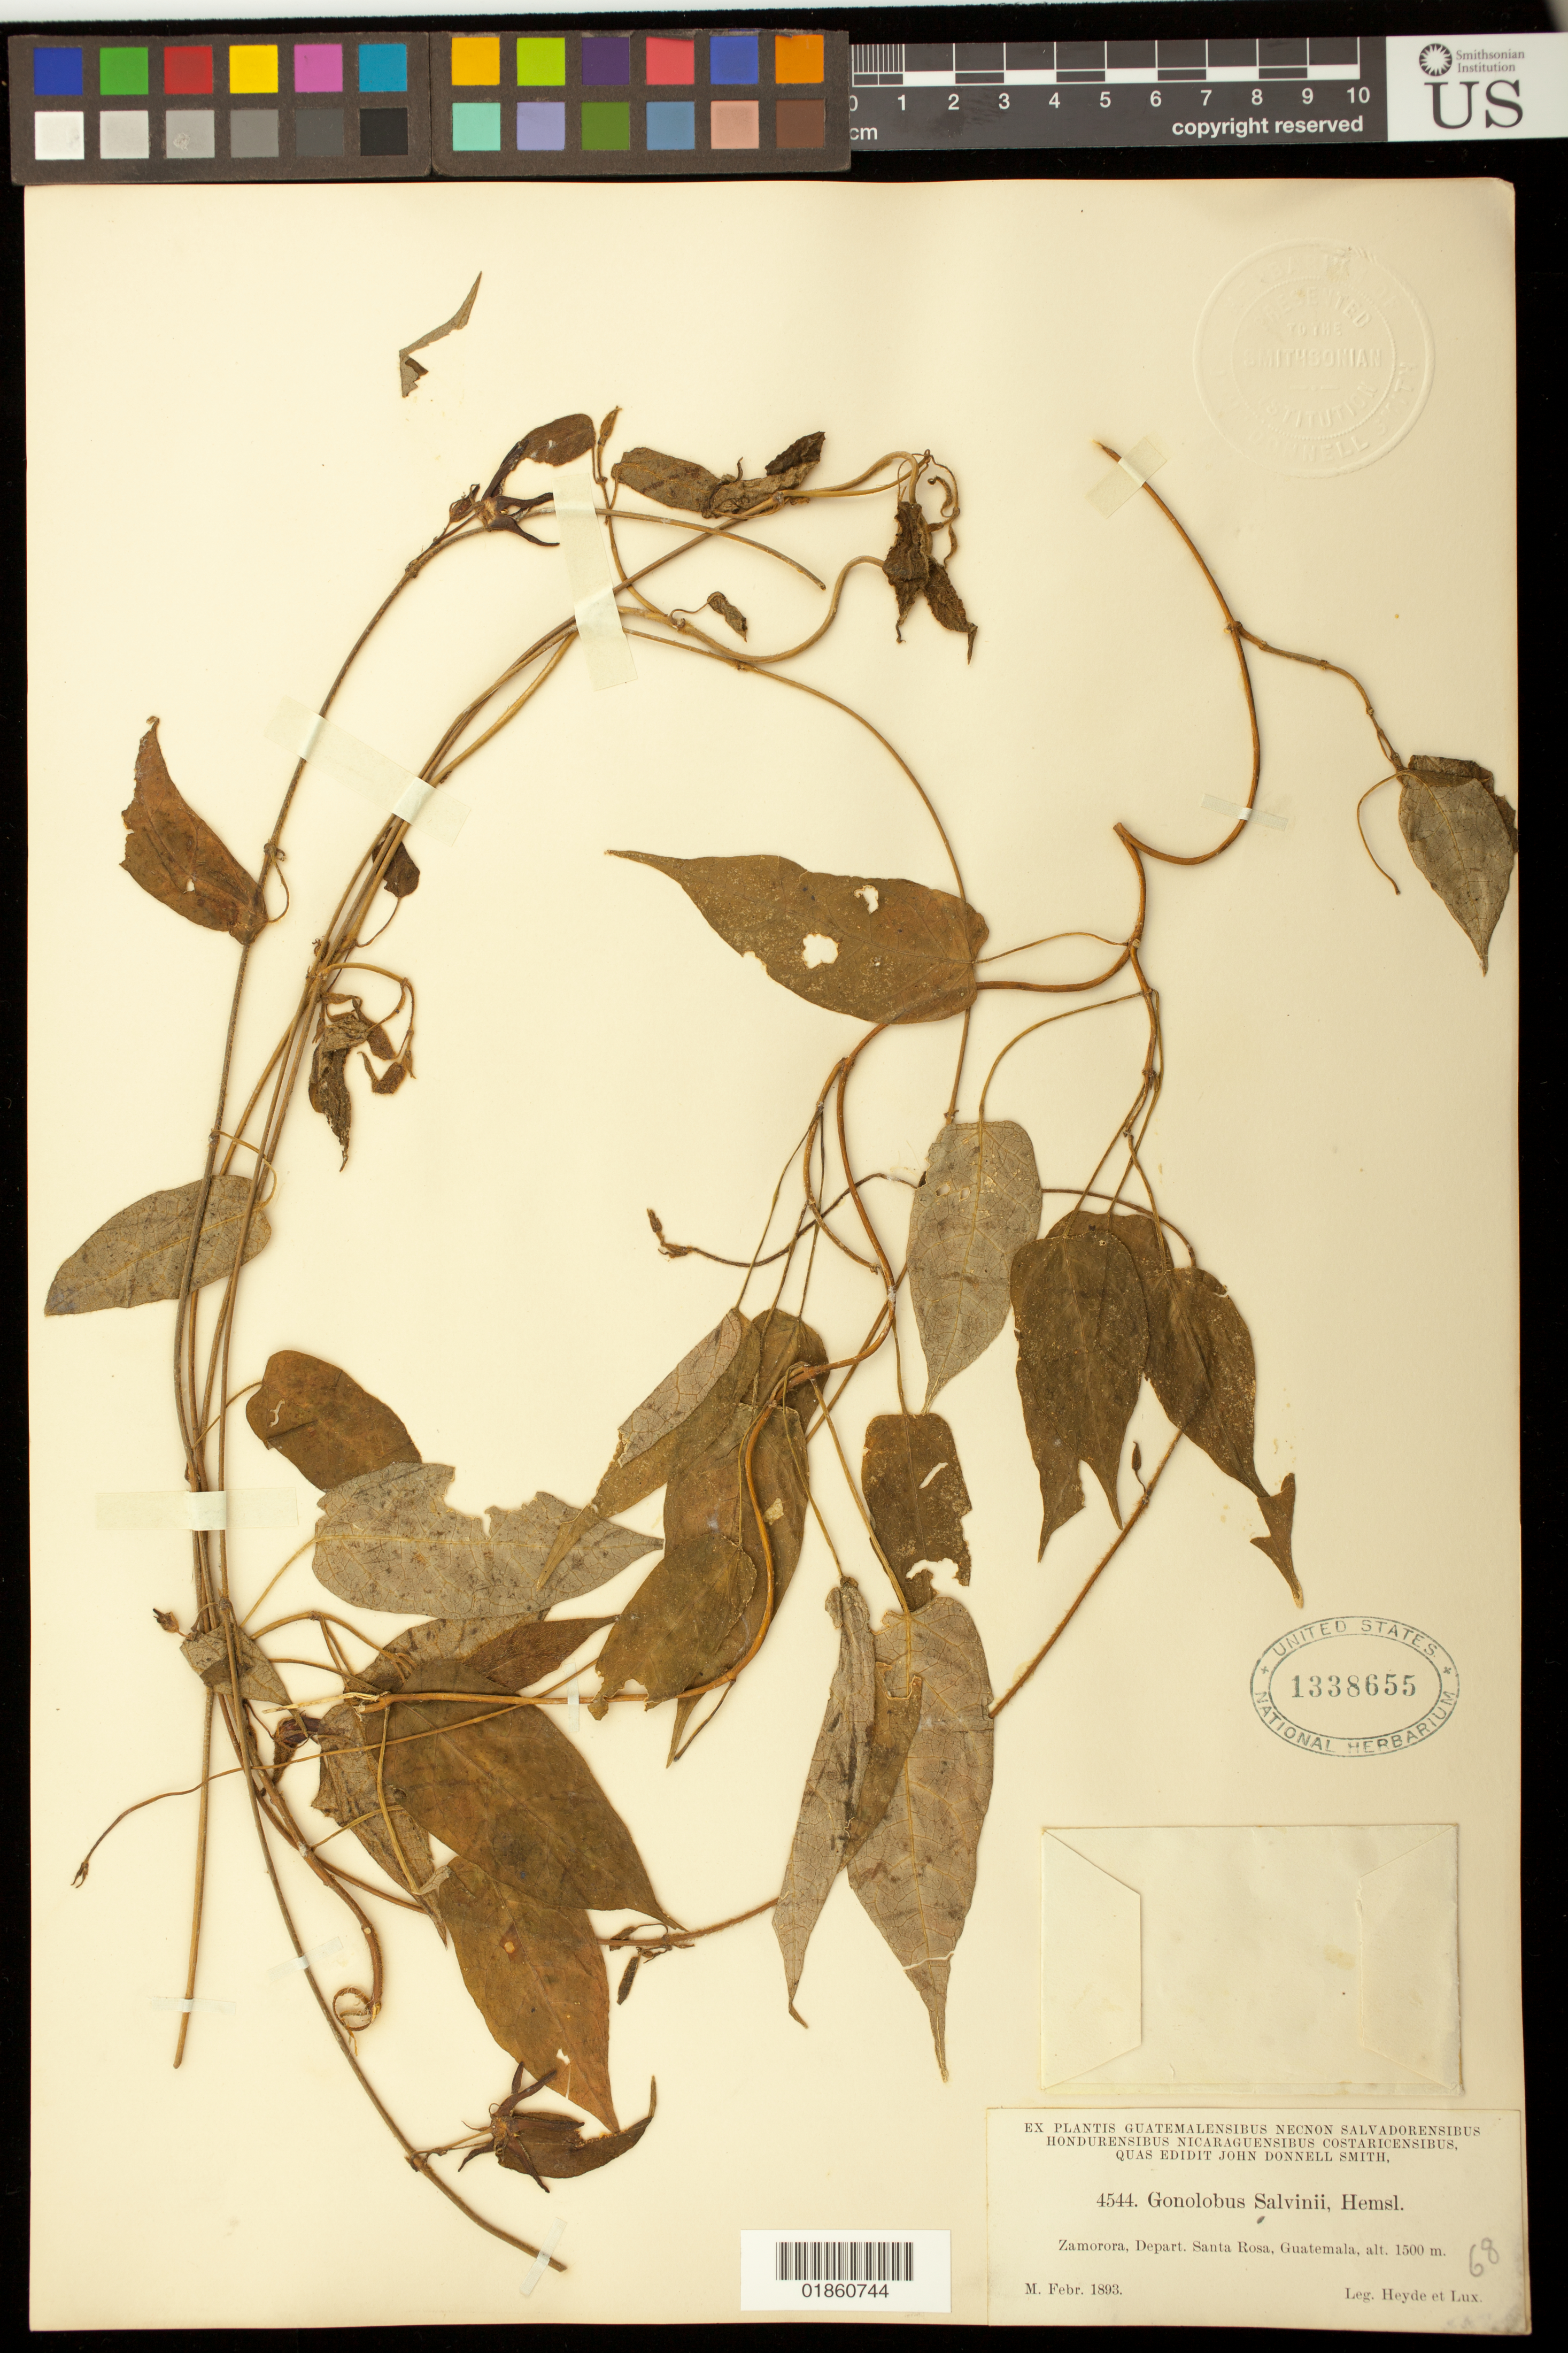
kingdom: Plantae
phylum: Tracheophyta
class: Magnoliopsida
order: Gentianales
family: Apocynaceae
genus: Gonolobus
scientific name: Gonolobus salvinii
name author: Hemsl.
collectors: E. T. Heyde & E. Lux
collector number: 4544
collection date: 1893-02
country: Guatemala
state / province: Santa Rosa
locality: Zamorora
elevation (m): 1500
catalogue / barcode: US 1338655